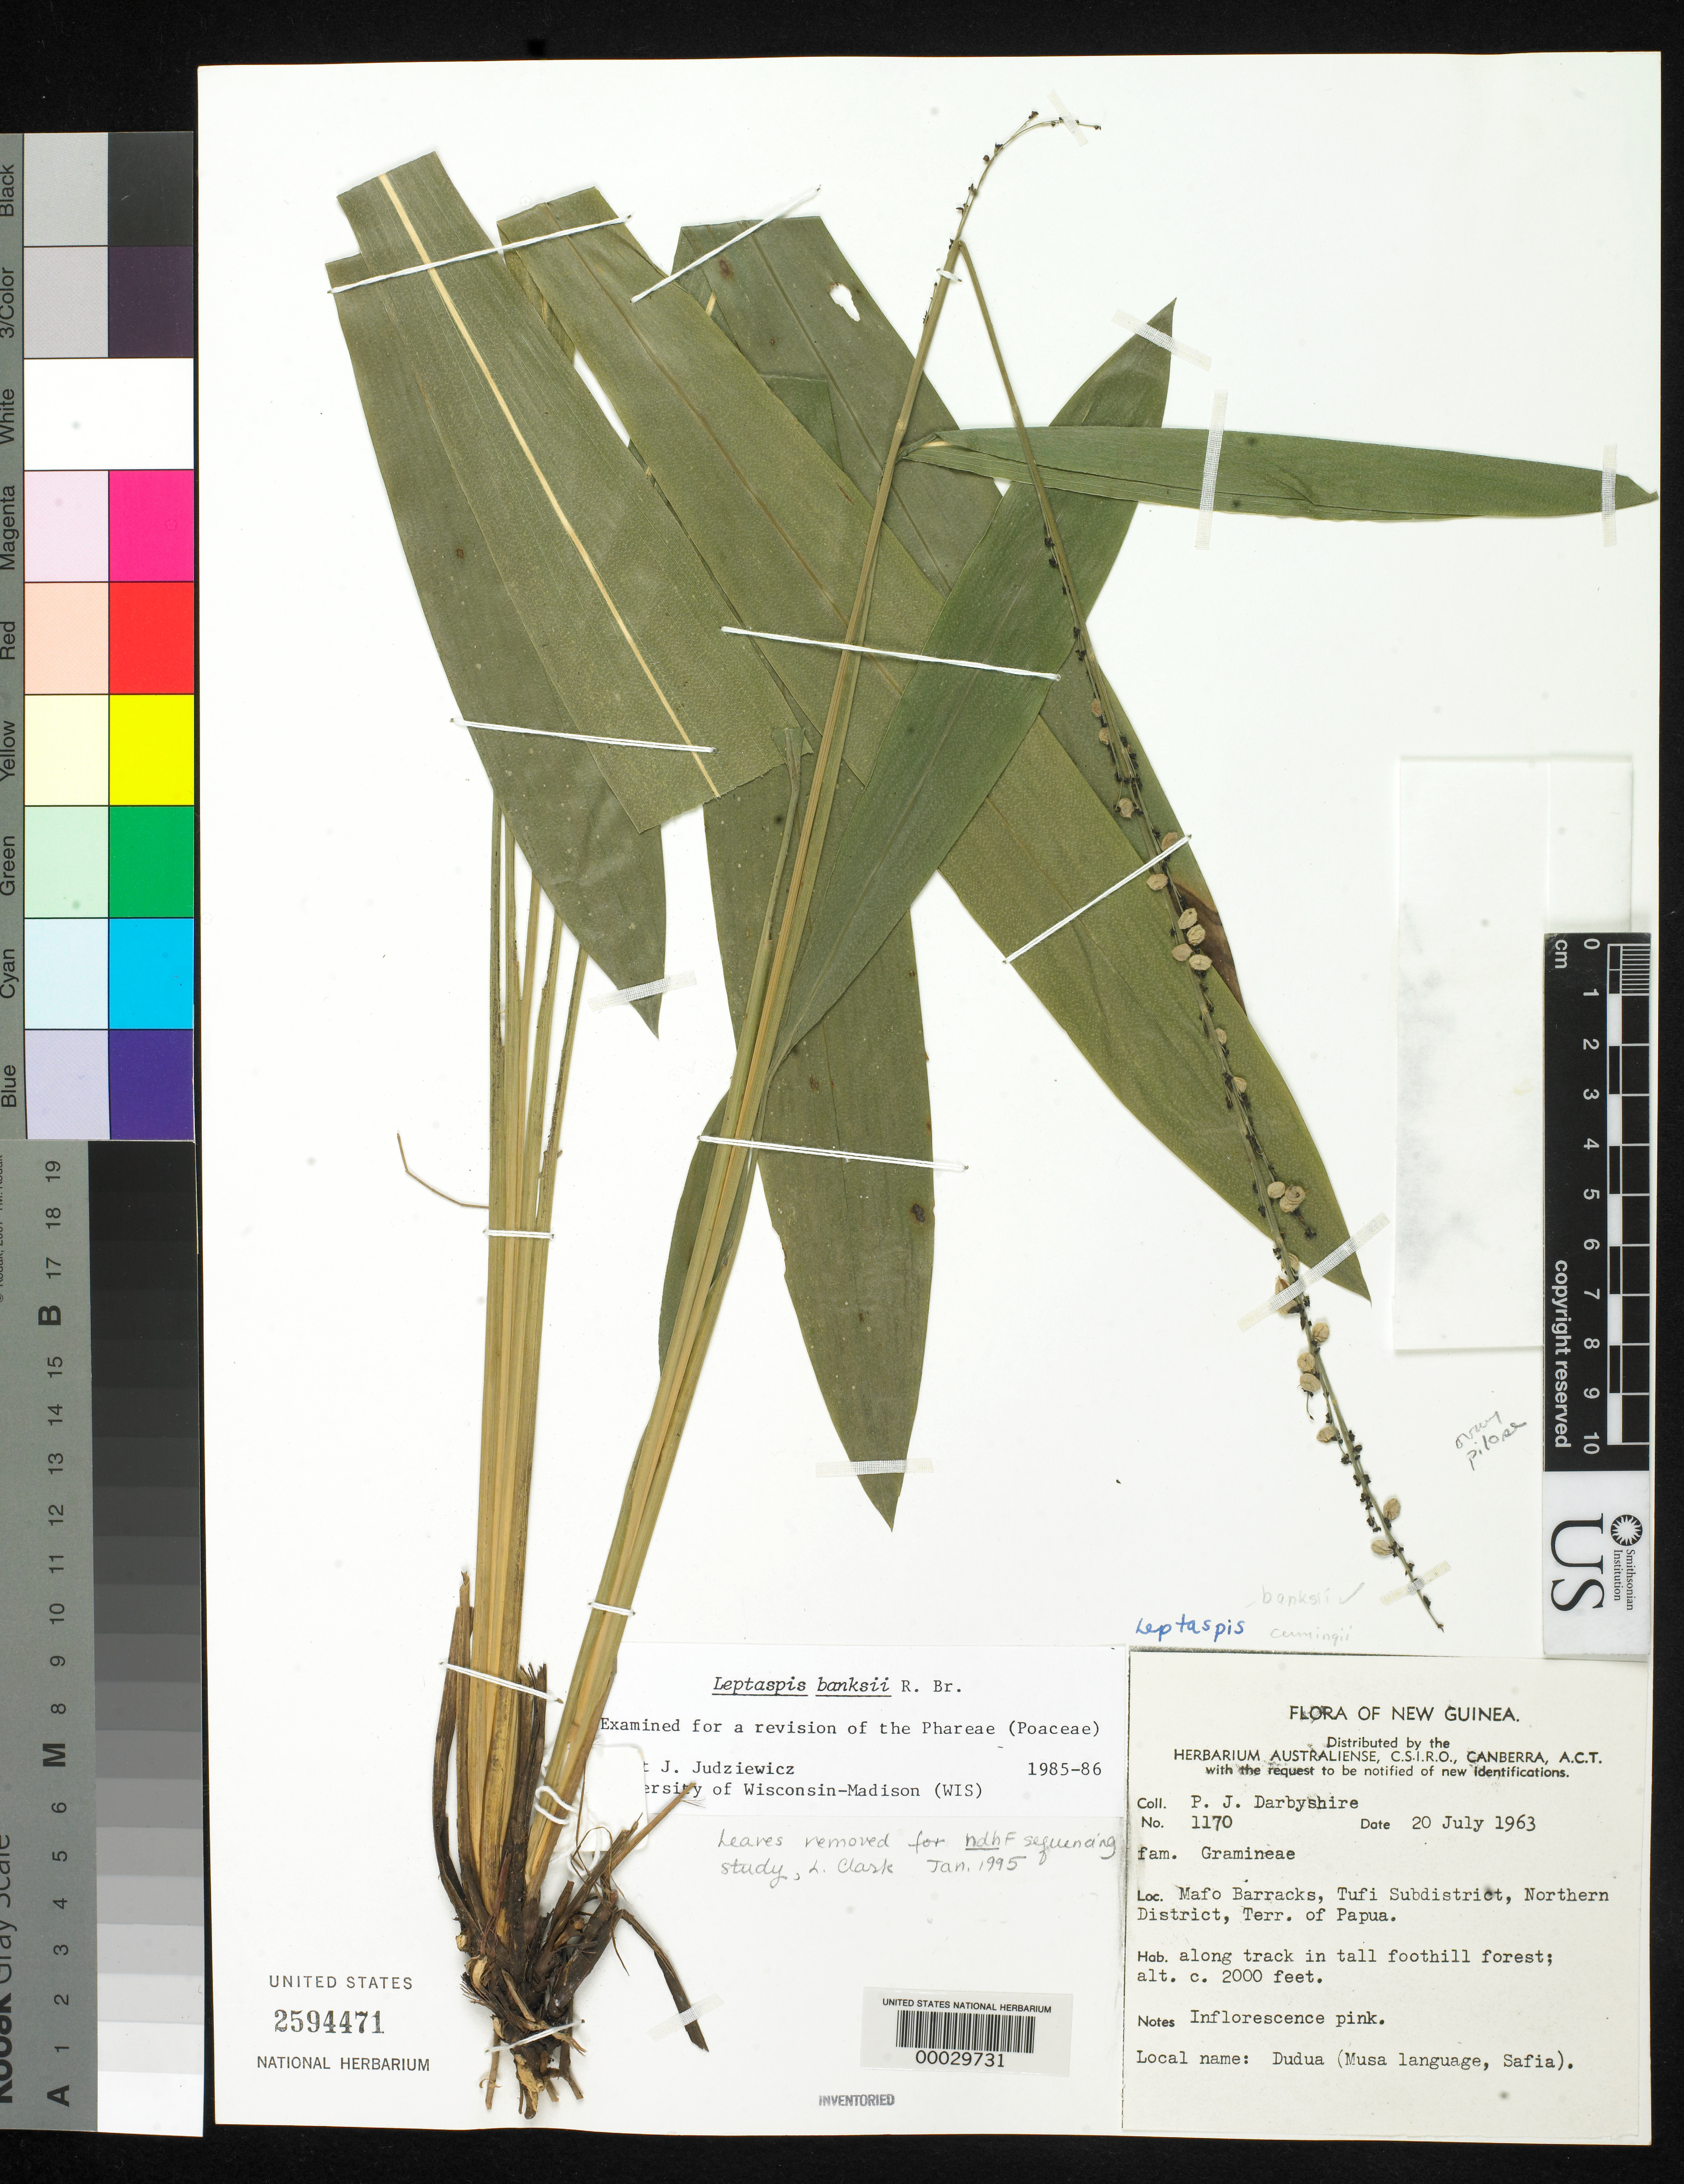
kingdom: Plantae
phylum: Tracheophyta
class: Liliopsida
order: Poales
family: Poaceae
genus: Leptaspis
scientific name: Leptaspis banksii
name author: R. Br.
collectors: P. Darbyshire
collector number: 1170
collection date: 1963-07-20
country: Papua New Guinea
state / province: Northern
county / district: Tufi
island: New Guinea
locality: Along track in tall foothill forest, Mafo barracks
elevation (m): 610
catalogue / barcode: US 2594471